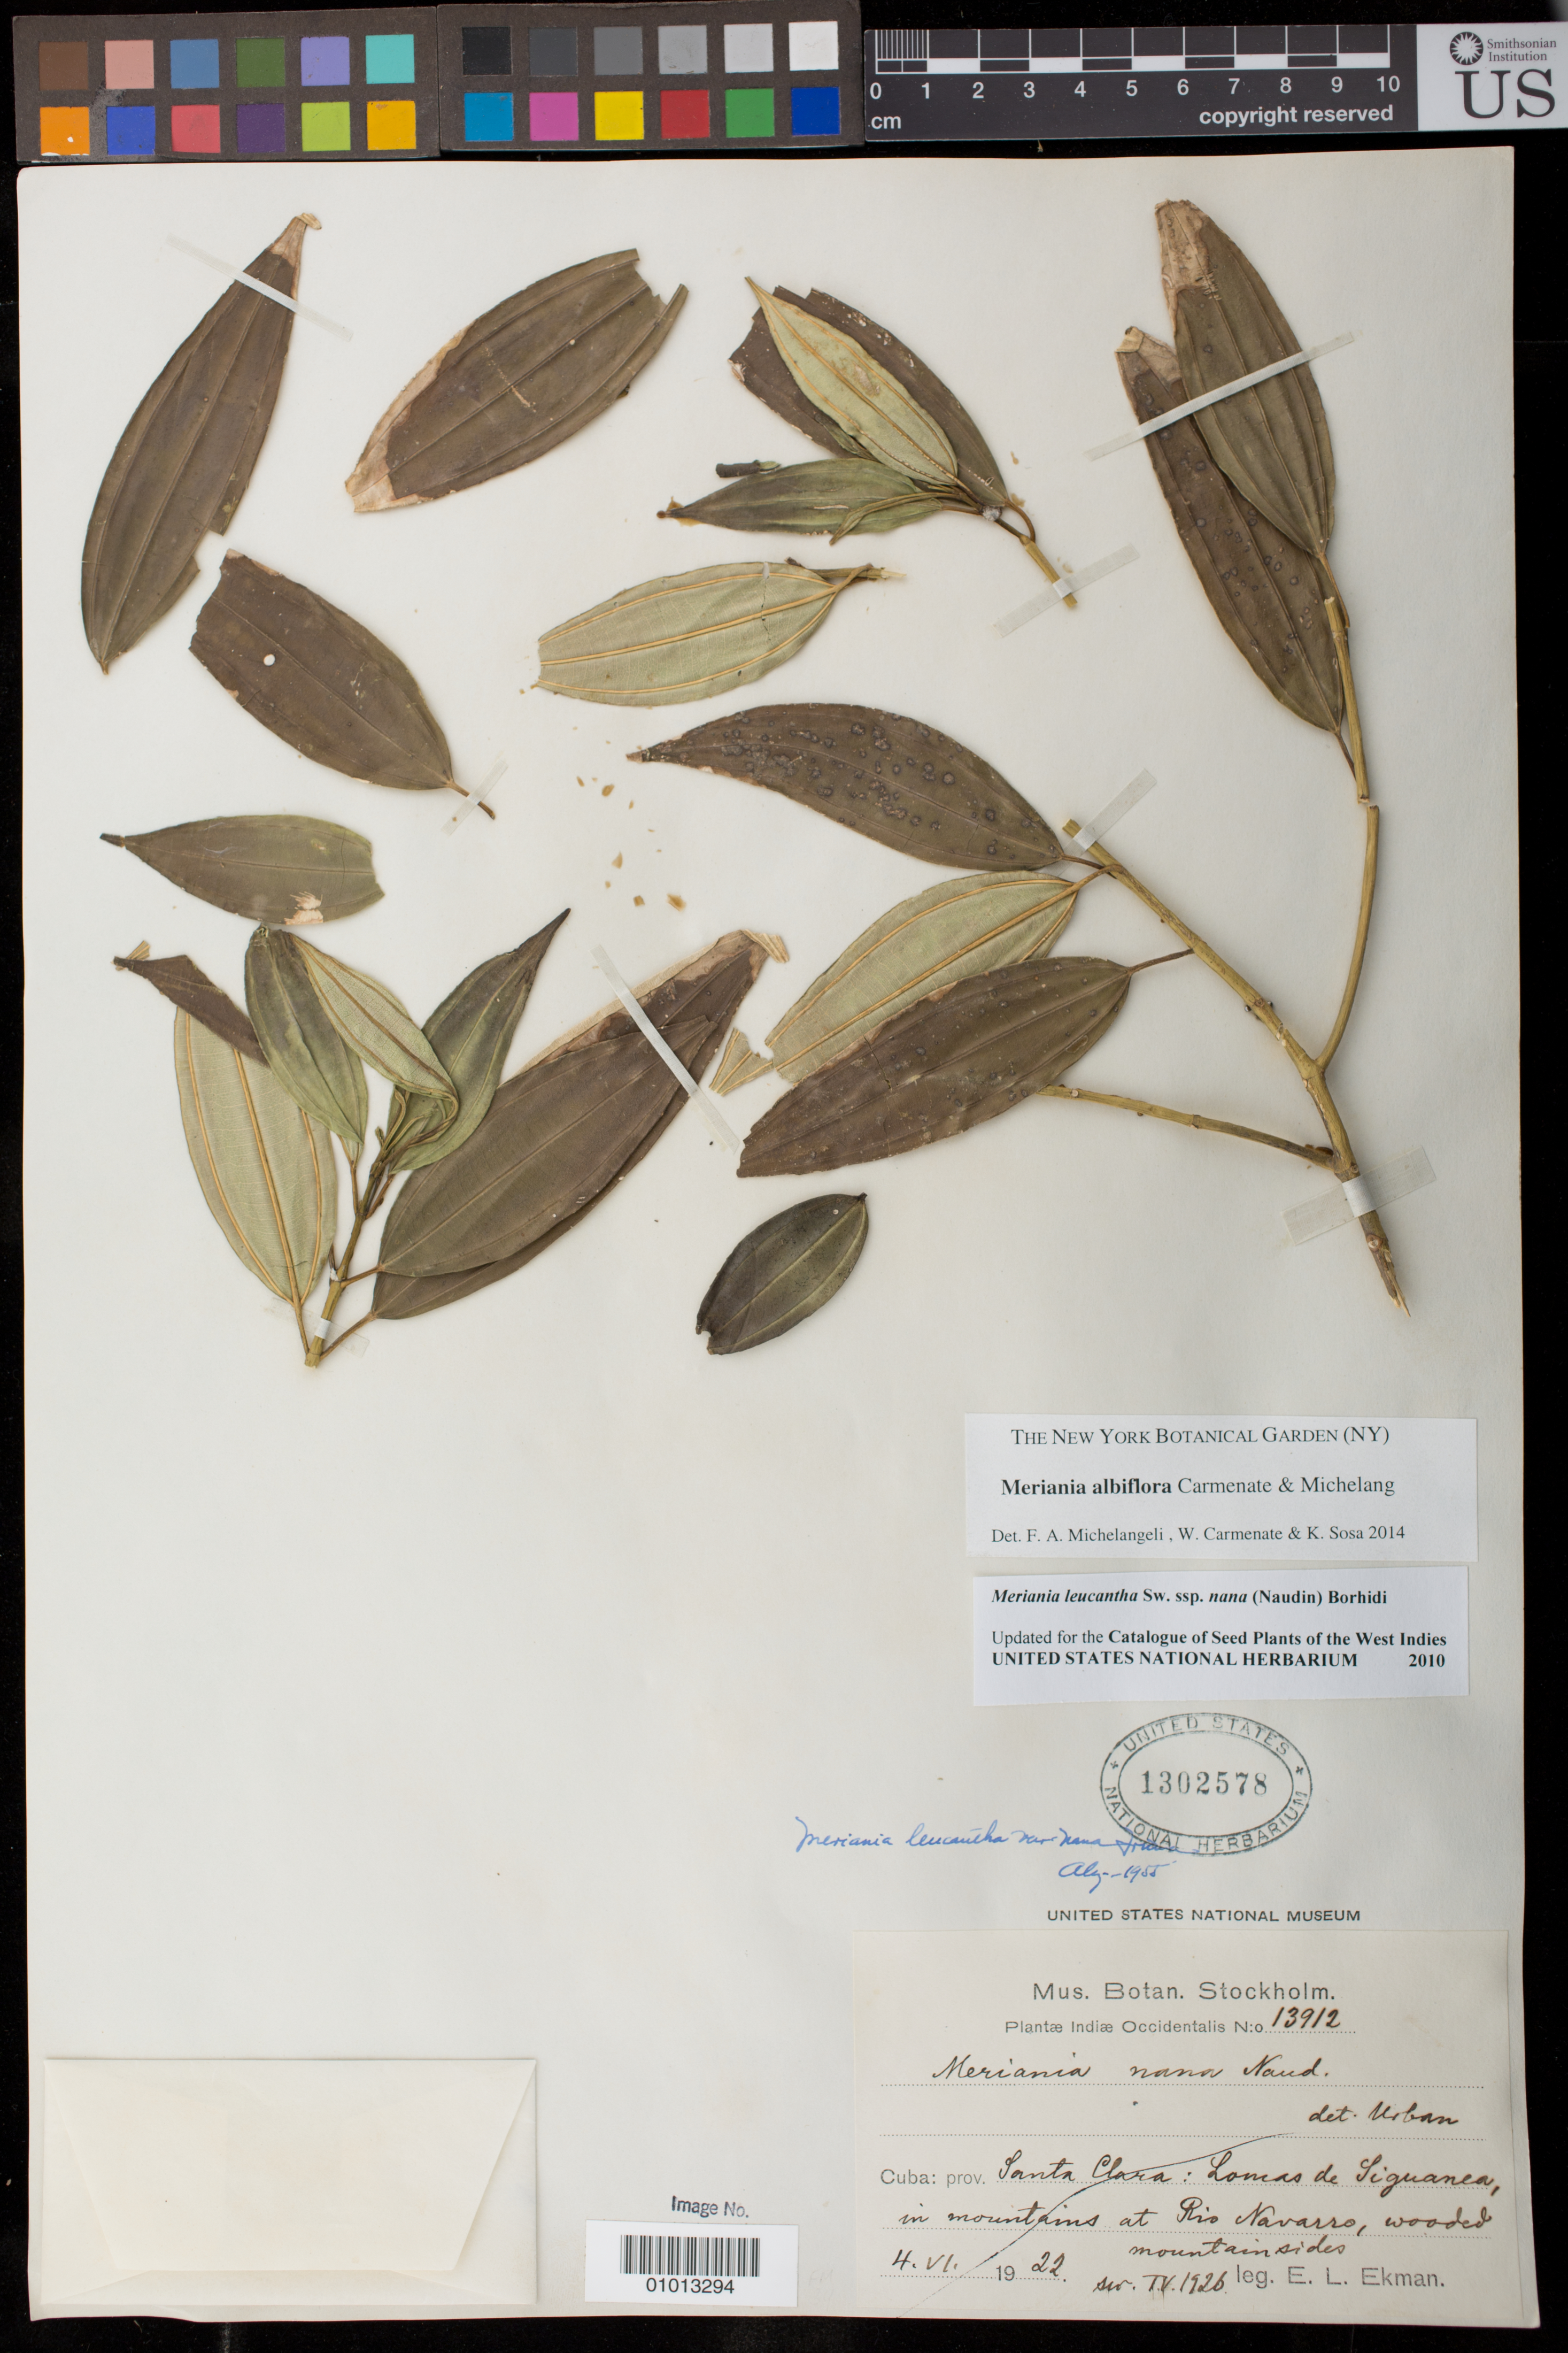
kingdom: Plantae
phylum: Tracheophyta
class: Magnoliopsida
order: Myrtales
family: Melastomataceae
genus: Meriania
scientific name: Meriania albiflora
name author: Carmenate & Michelang.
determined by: Michelangeli, F. A.; Carmenate, W.; Sosa, K.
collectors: E. L. Ekman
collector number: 13912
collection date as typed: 04 Jun 1922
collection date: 1922-06-04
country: Cuba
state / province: Santa Clara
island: Cuba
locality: Lomas de Siguanea, at Río Navarro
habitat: In mountains; wooded mountain sides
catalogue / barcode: US 1302578